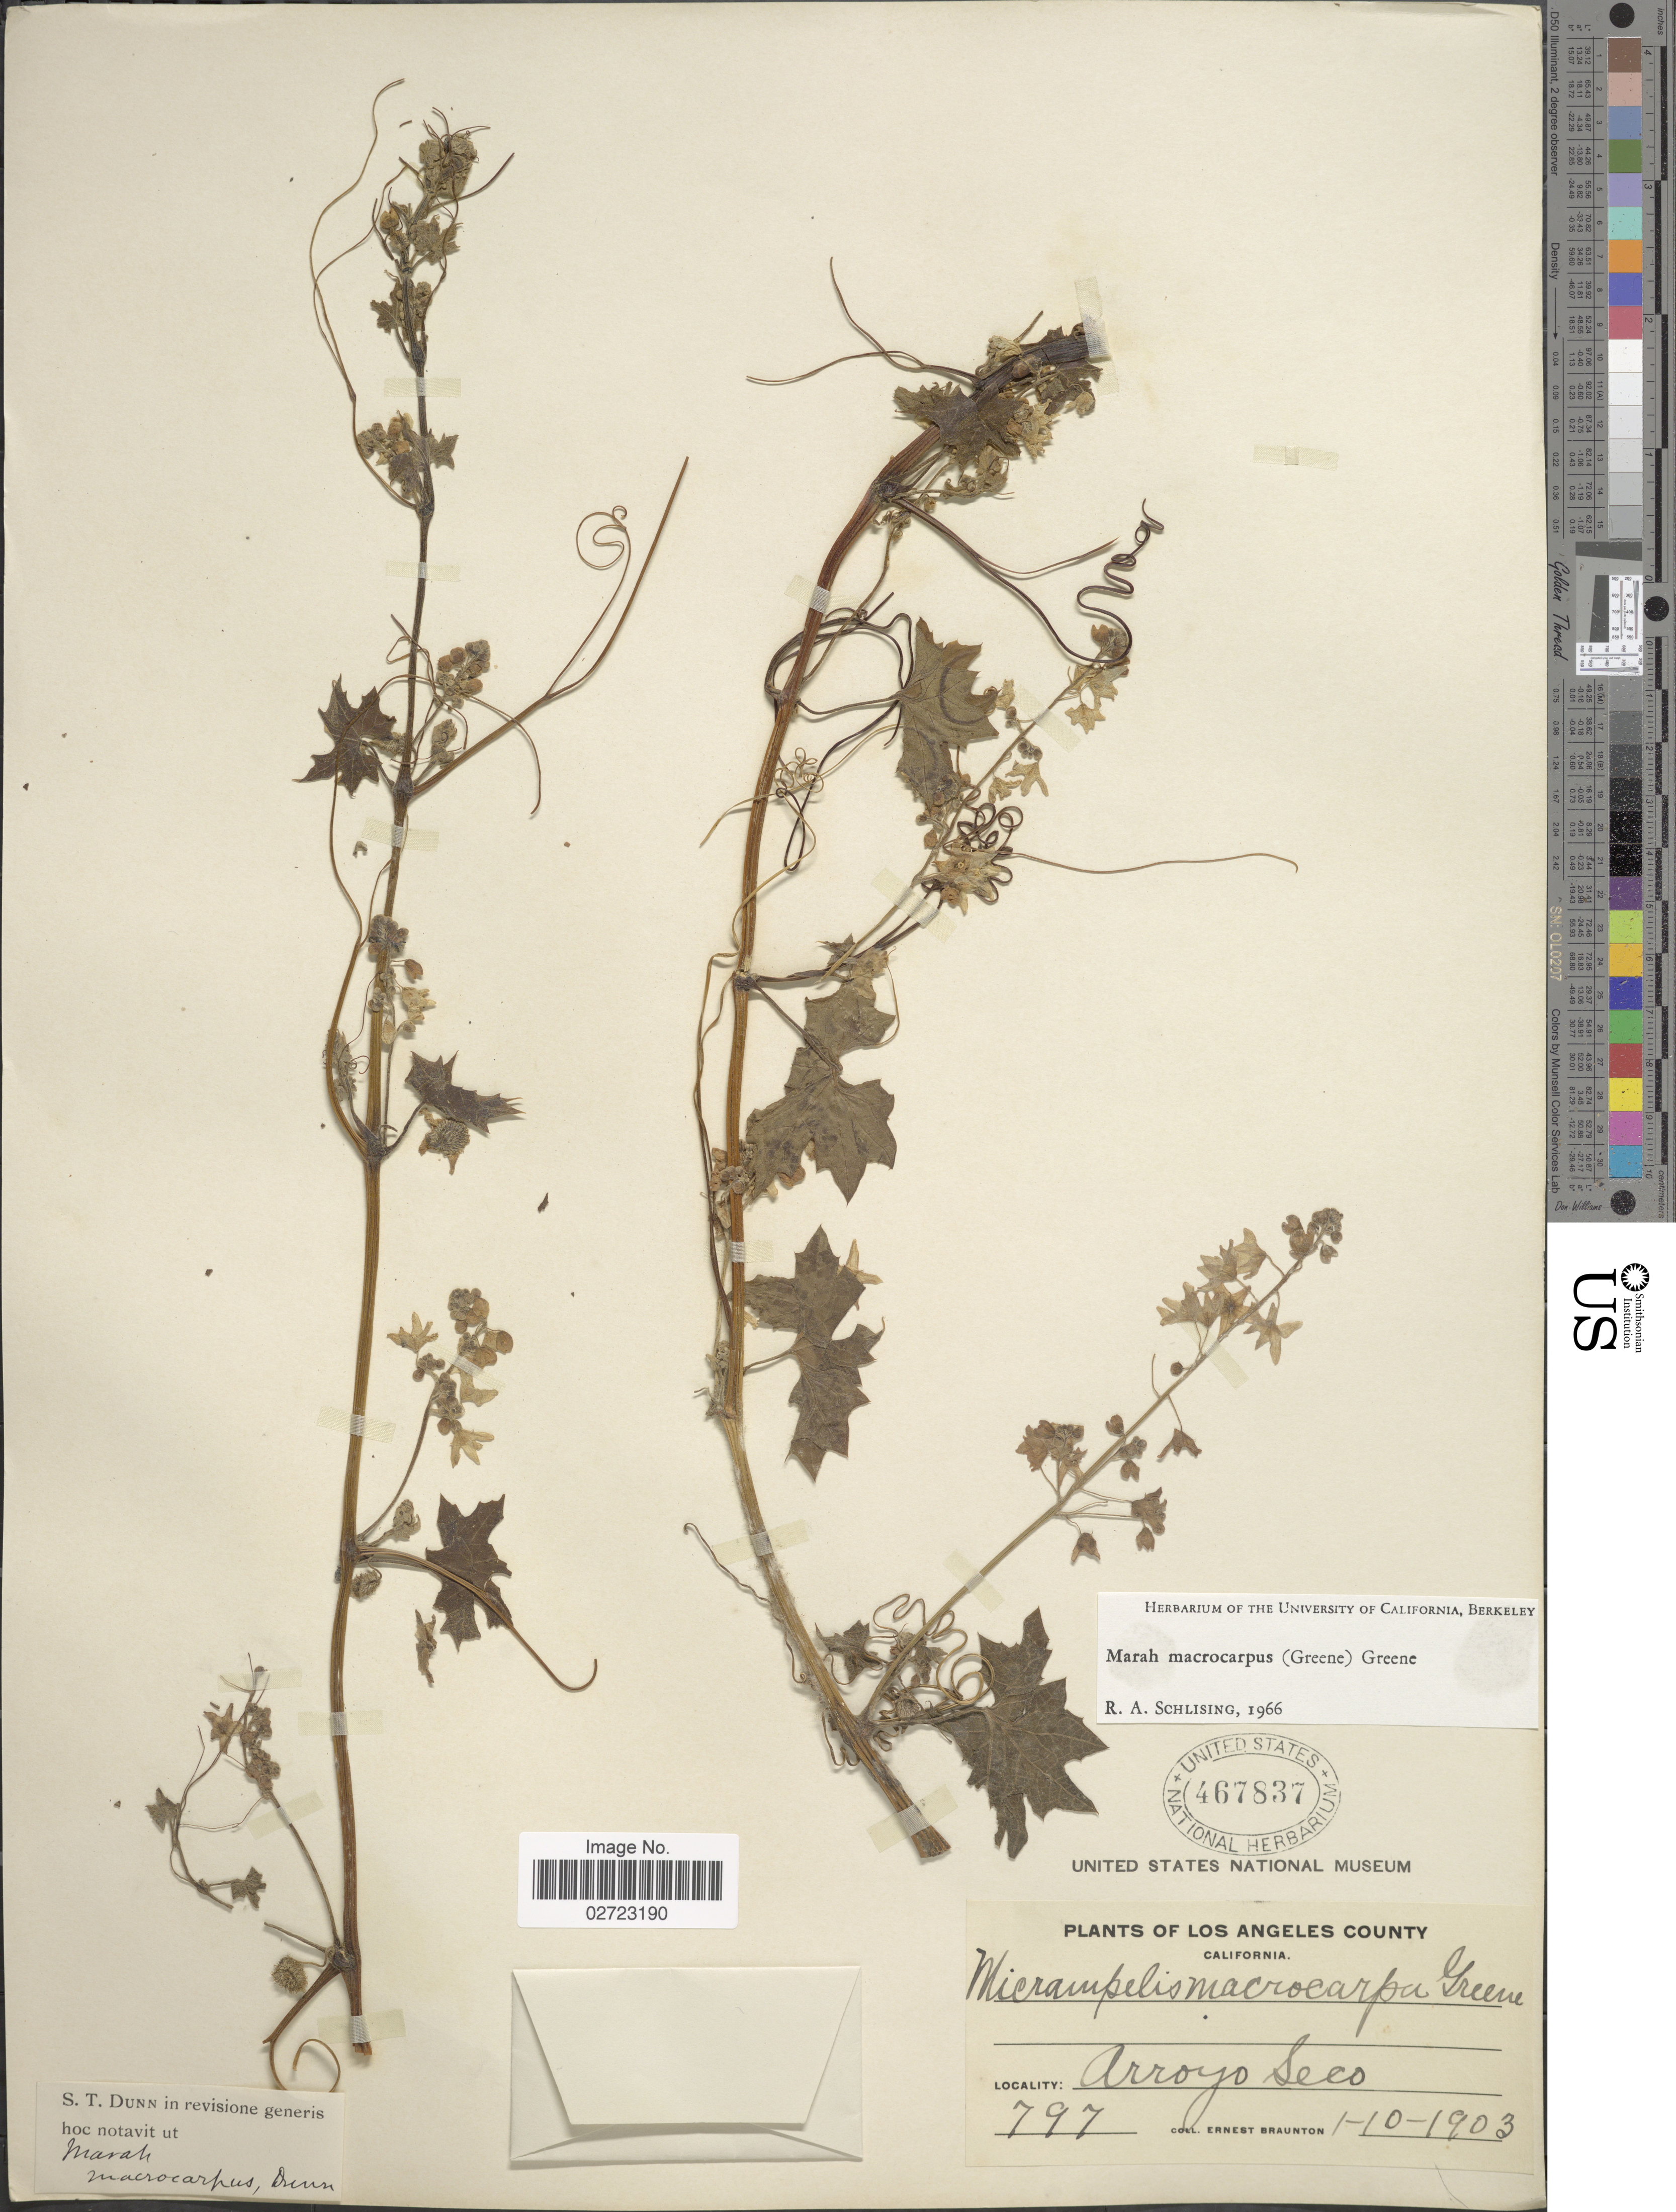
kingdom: Plantae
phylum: Tracheophyta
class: Magnoliopsida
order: Cucurbitales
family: Cucurbitaceae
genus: Marah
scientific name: Marah macrocarpa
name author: (Greene) Greene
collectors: E. Braunton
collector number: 797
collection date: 1903-01-10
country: United States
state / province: California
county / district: Los Angeles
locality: Los Angeles County, Arroyo Seco.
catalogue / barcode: US 467837